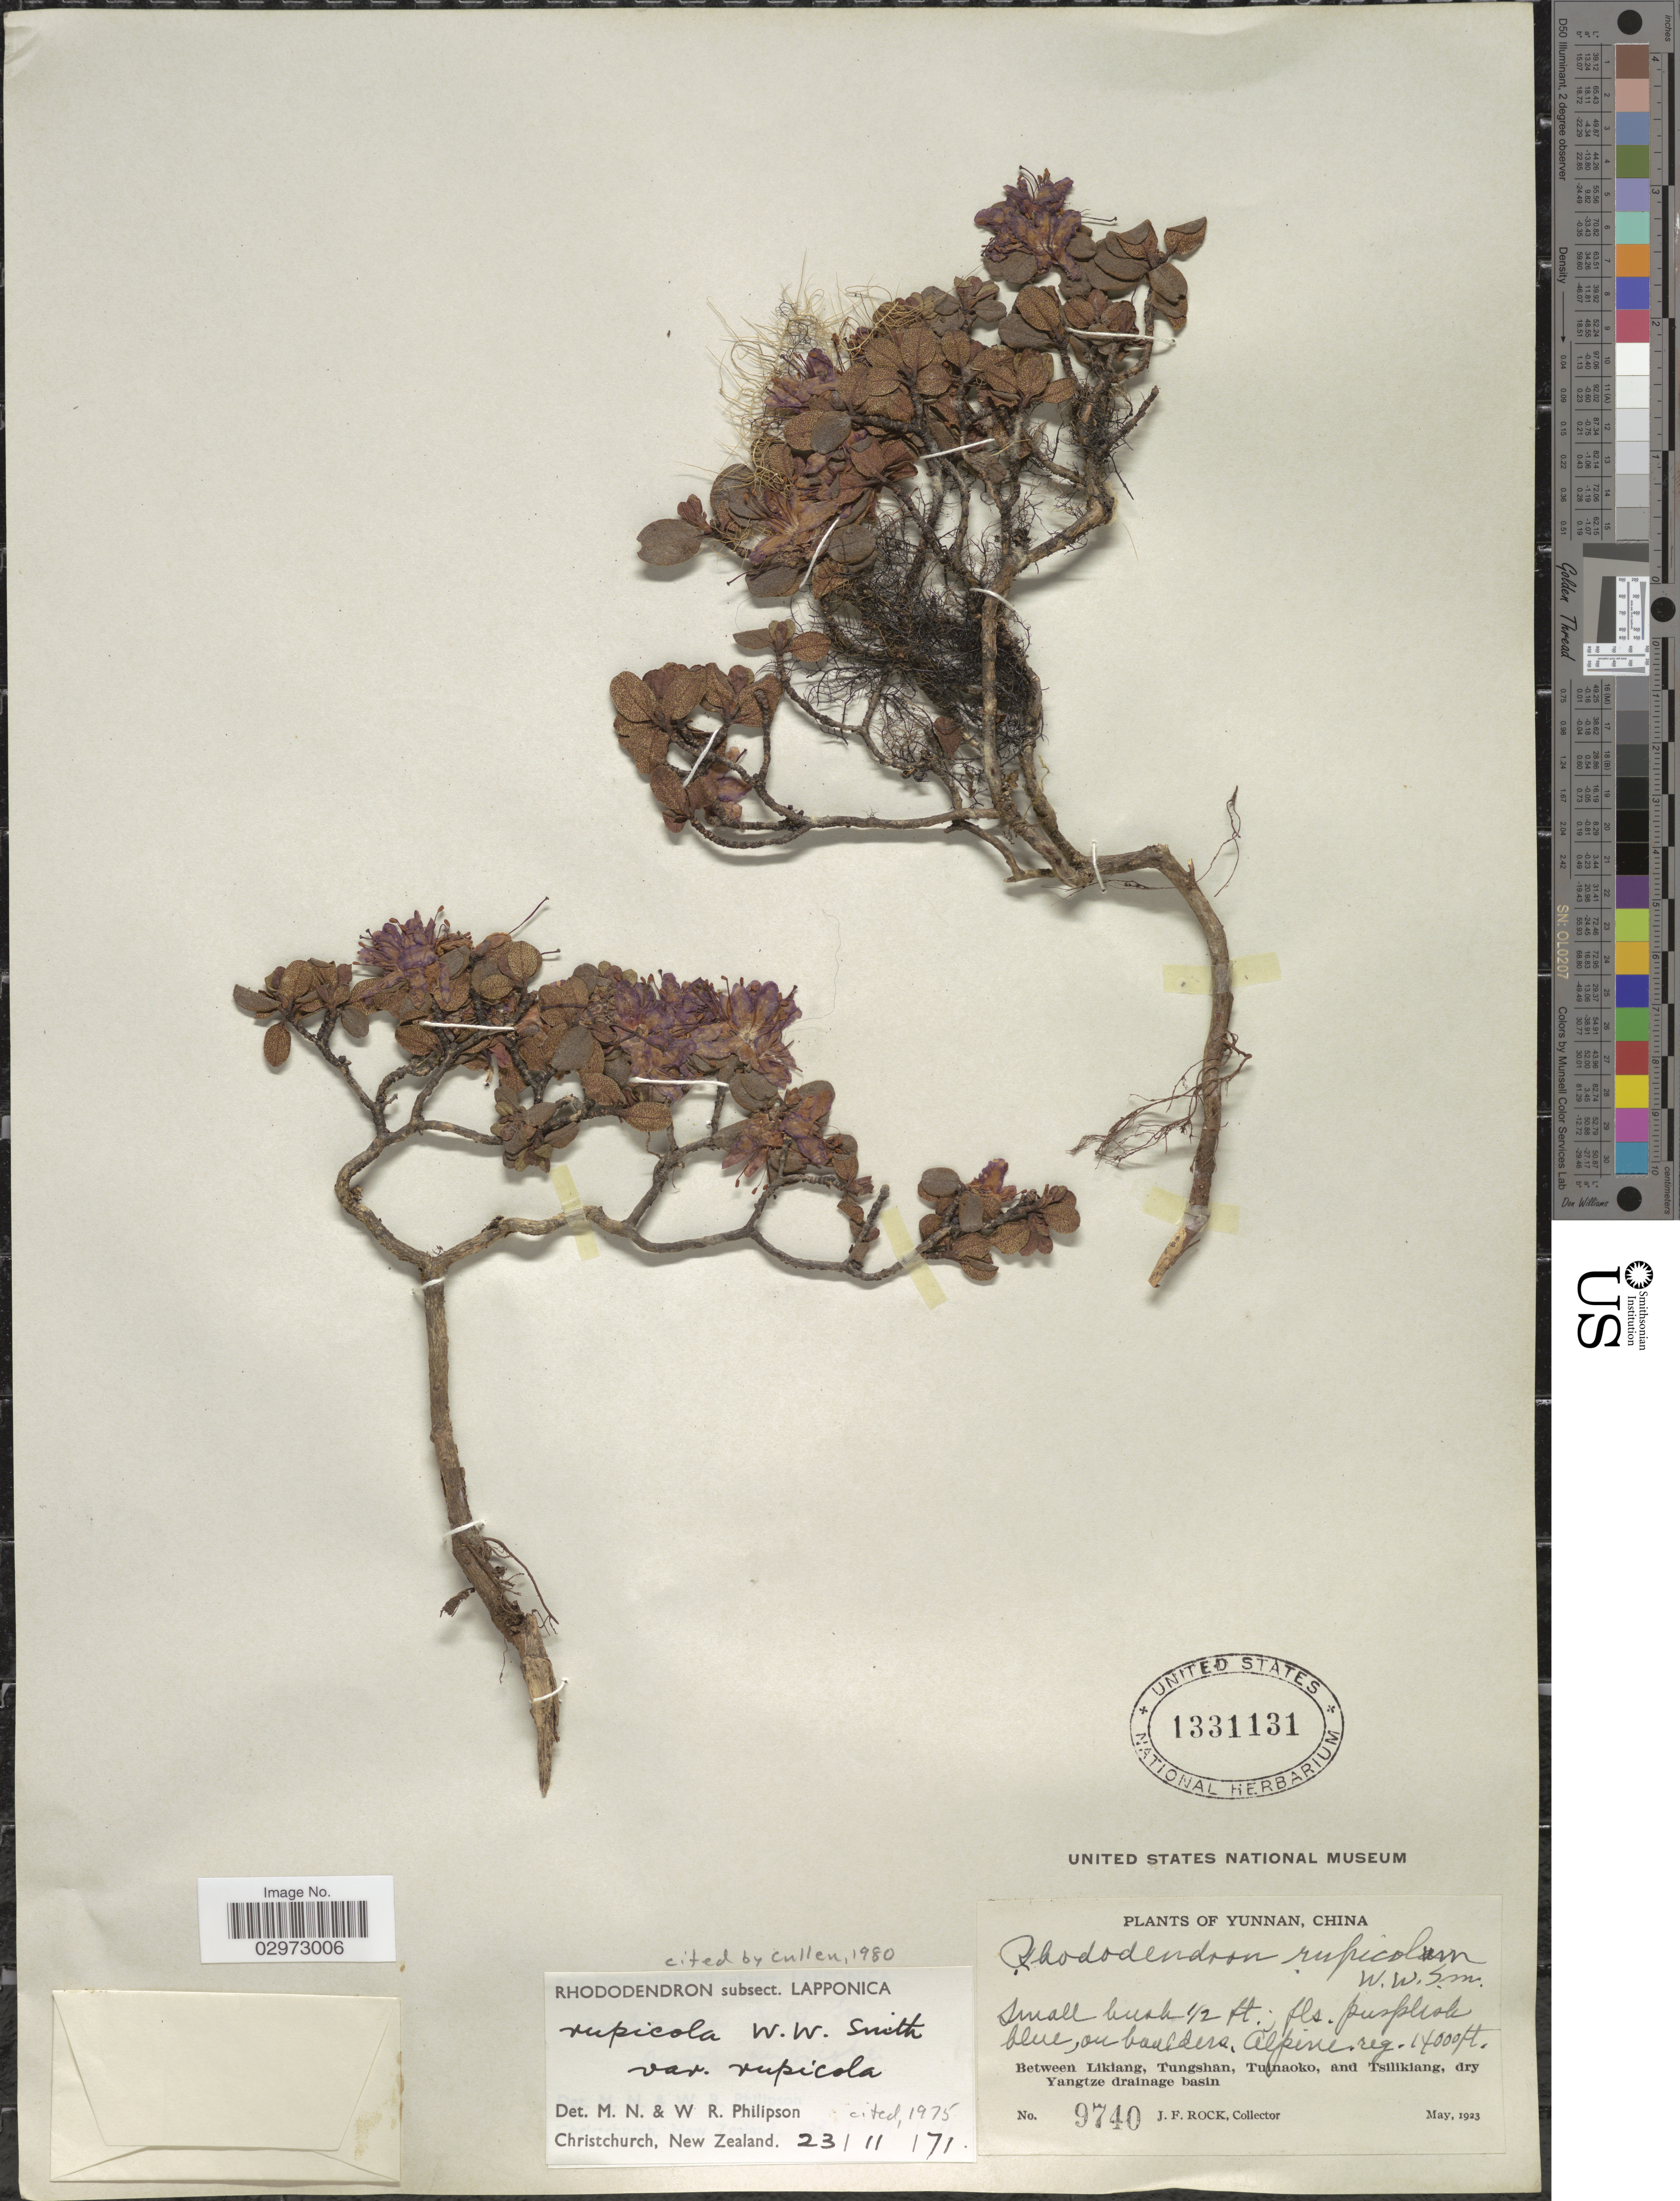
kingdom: Plantae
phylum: Tracheophyta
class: Magnoliopsida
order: Ericales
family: Ericaceae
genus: Rhododendron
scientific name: Rhododendron rupicola var. rupicola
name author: W.W. Sm.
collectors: J. Rock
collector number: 9740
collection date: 1923-05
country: China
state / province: Yunnan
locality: Between Likiang, Tungshan, Tuinaoko, and Tsilikiang, dry Yangtze drainage basin.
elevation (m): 4267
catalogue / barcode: US 1331131